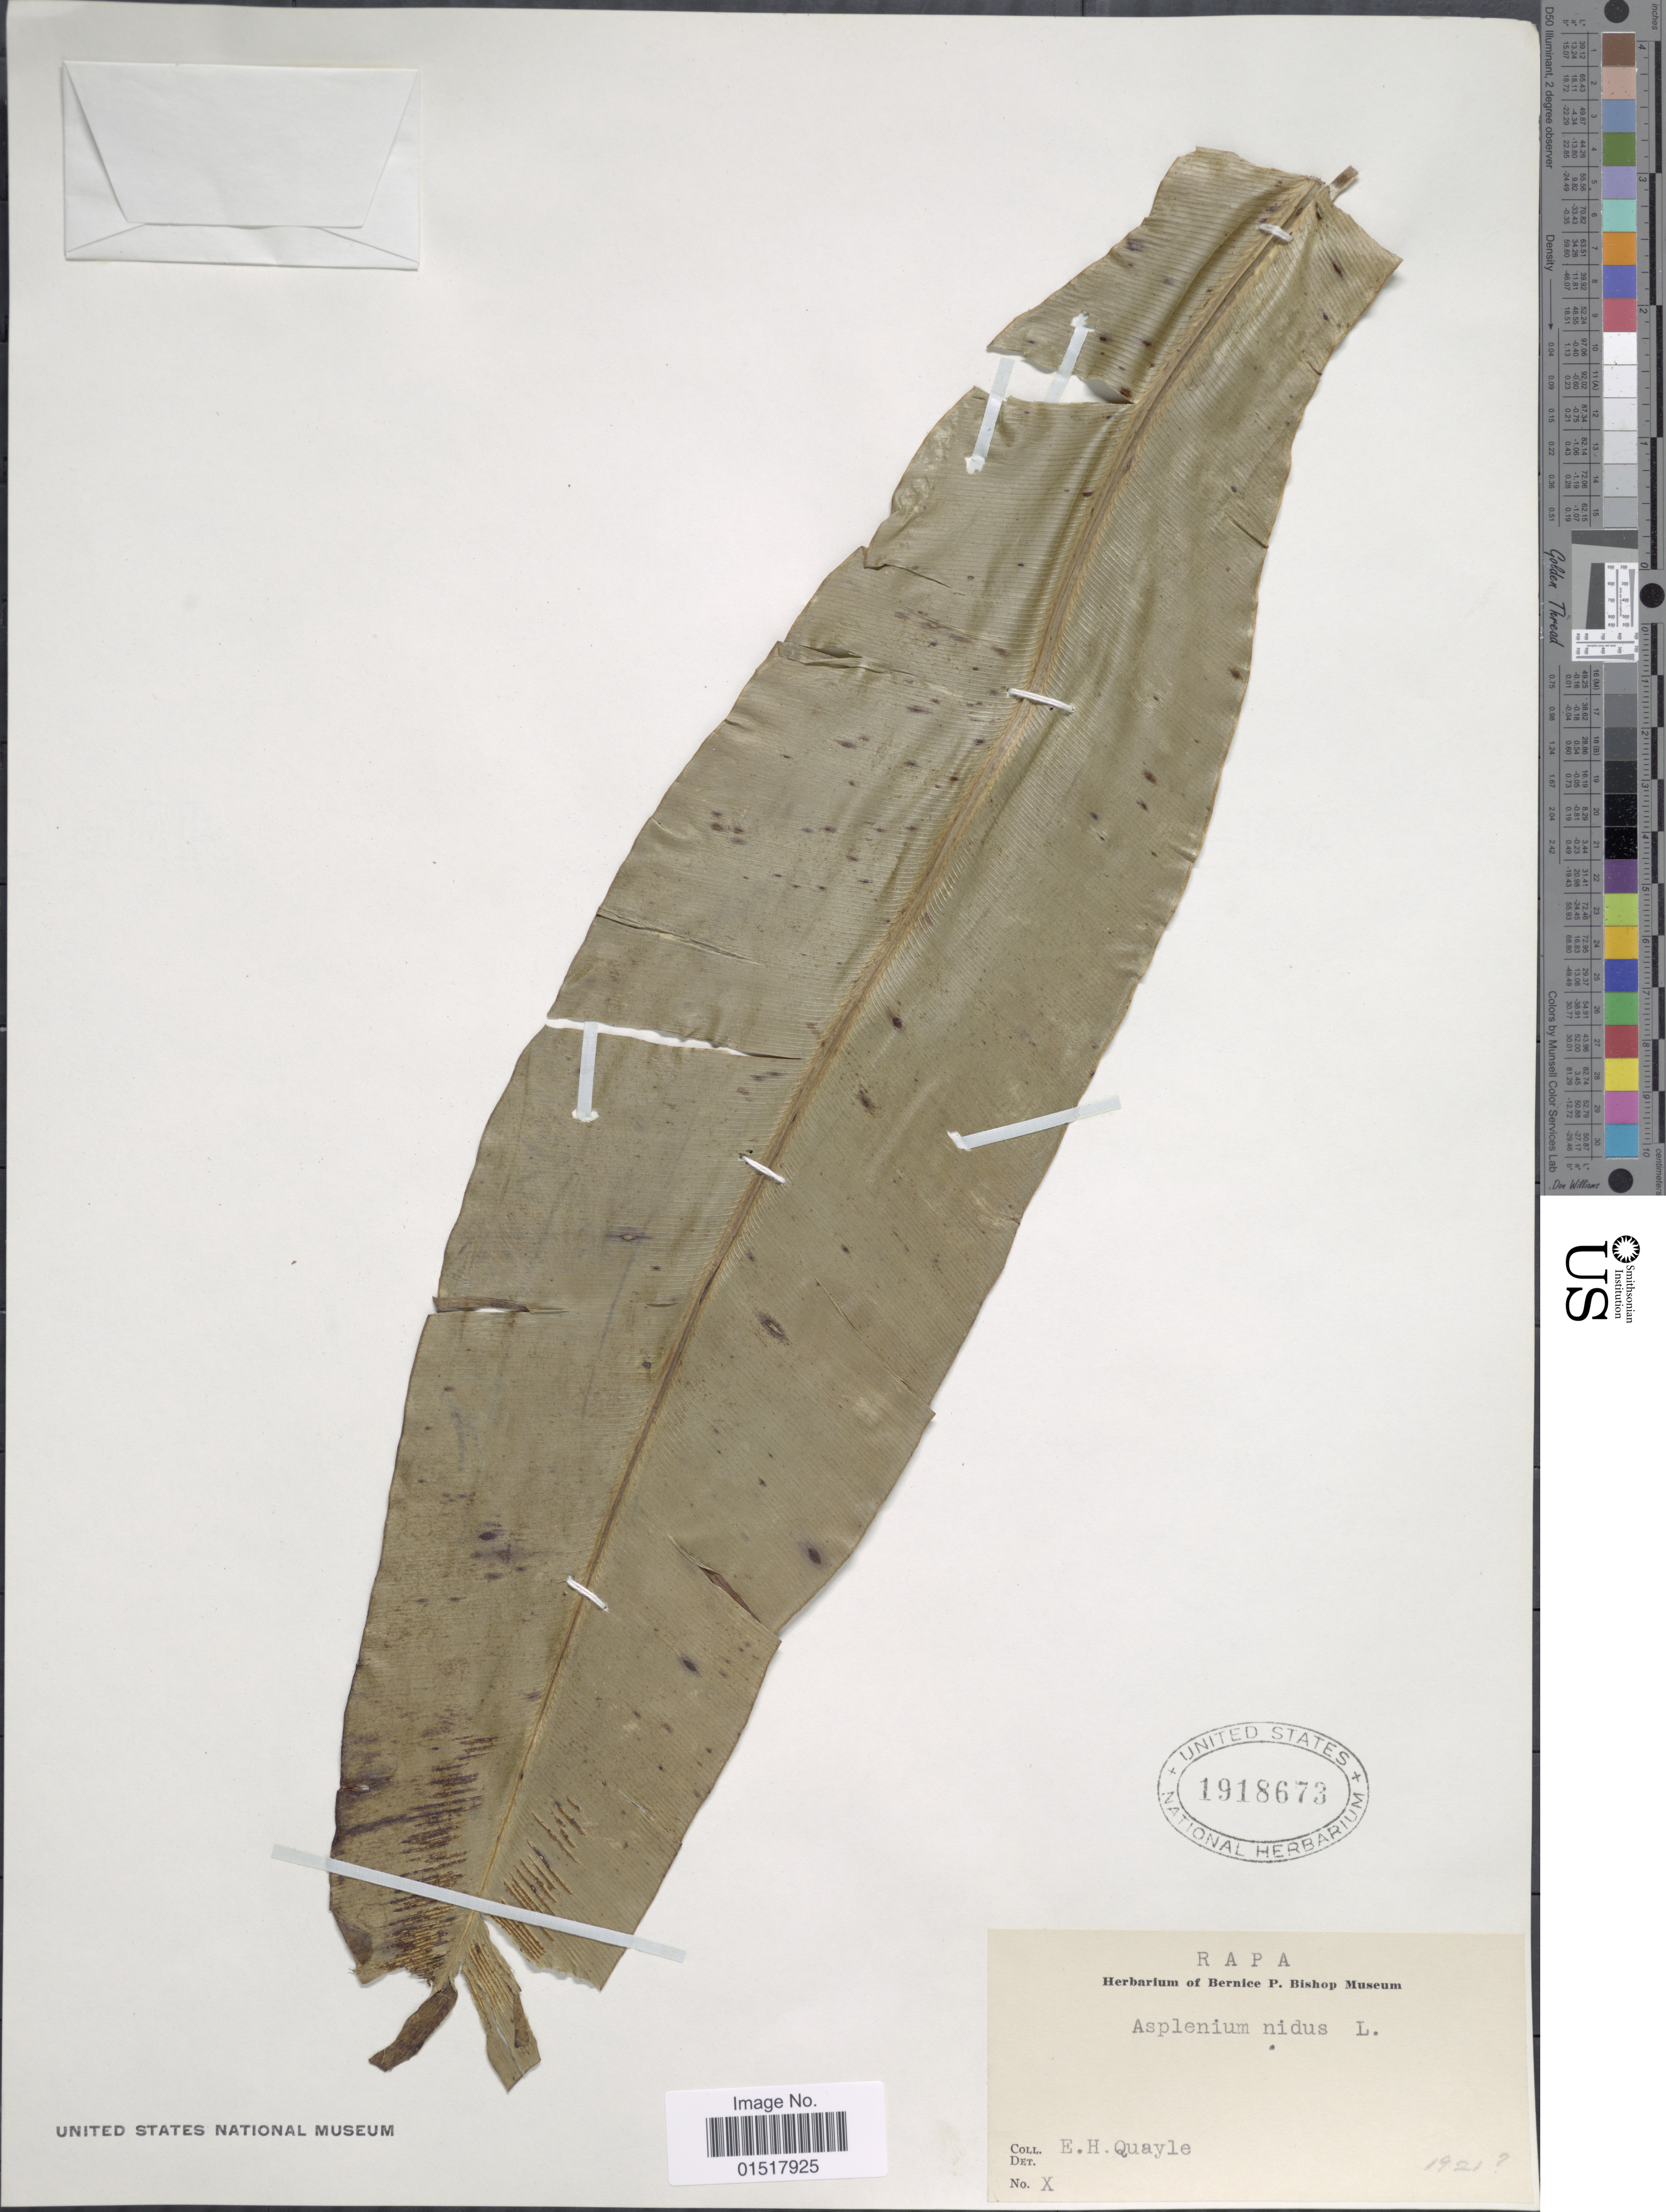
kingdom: Plantae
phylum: Tracheophyta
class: Polypodiopsida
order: Polypodiales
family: Aspleniaceae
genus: Asplenium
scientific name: Asplenium australasicum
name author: (Sm.) Hook.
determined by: Florence, J.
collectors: E. Quayle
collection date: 1921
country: French Polynesia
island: Rapa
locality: Rapa.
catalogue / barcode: US 1918673